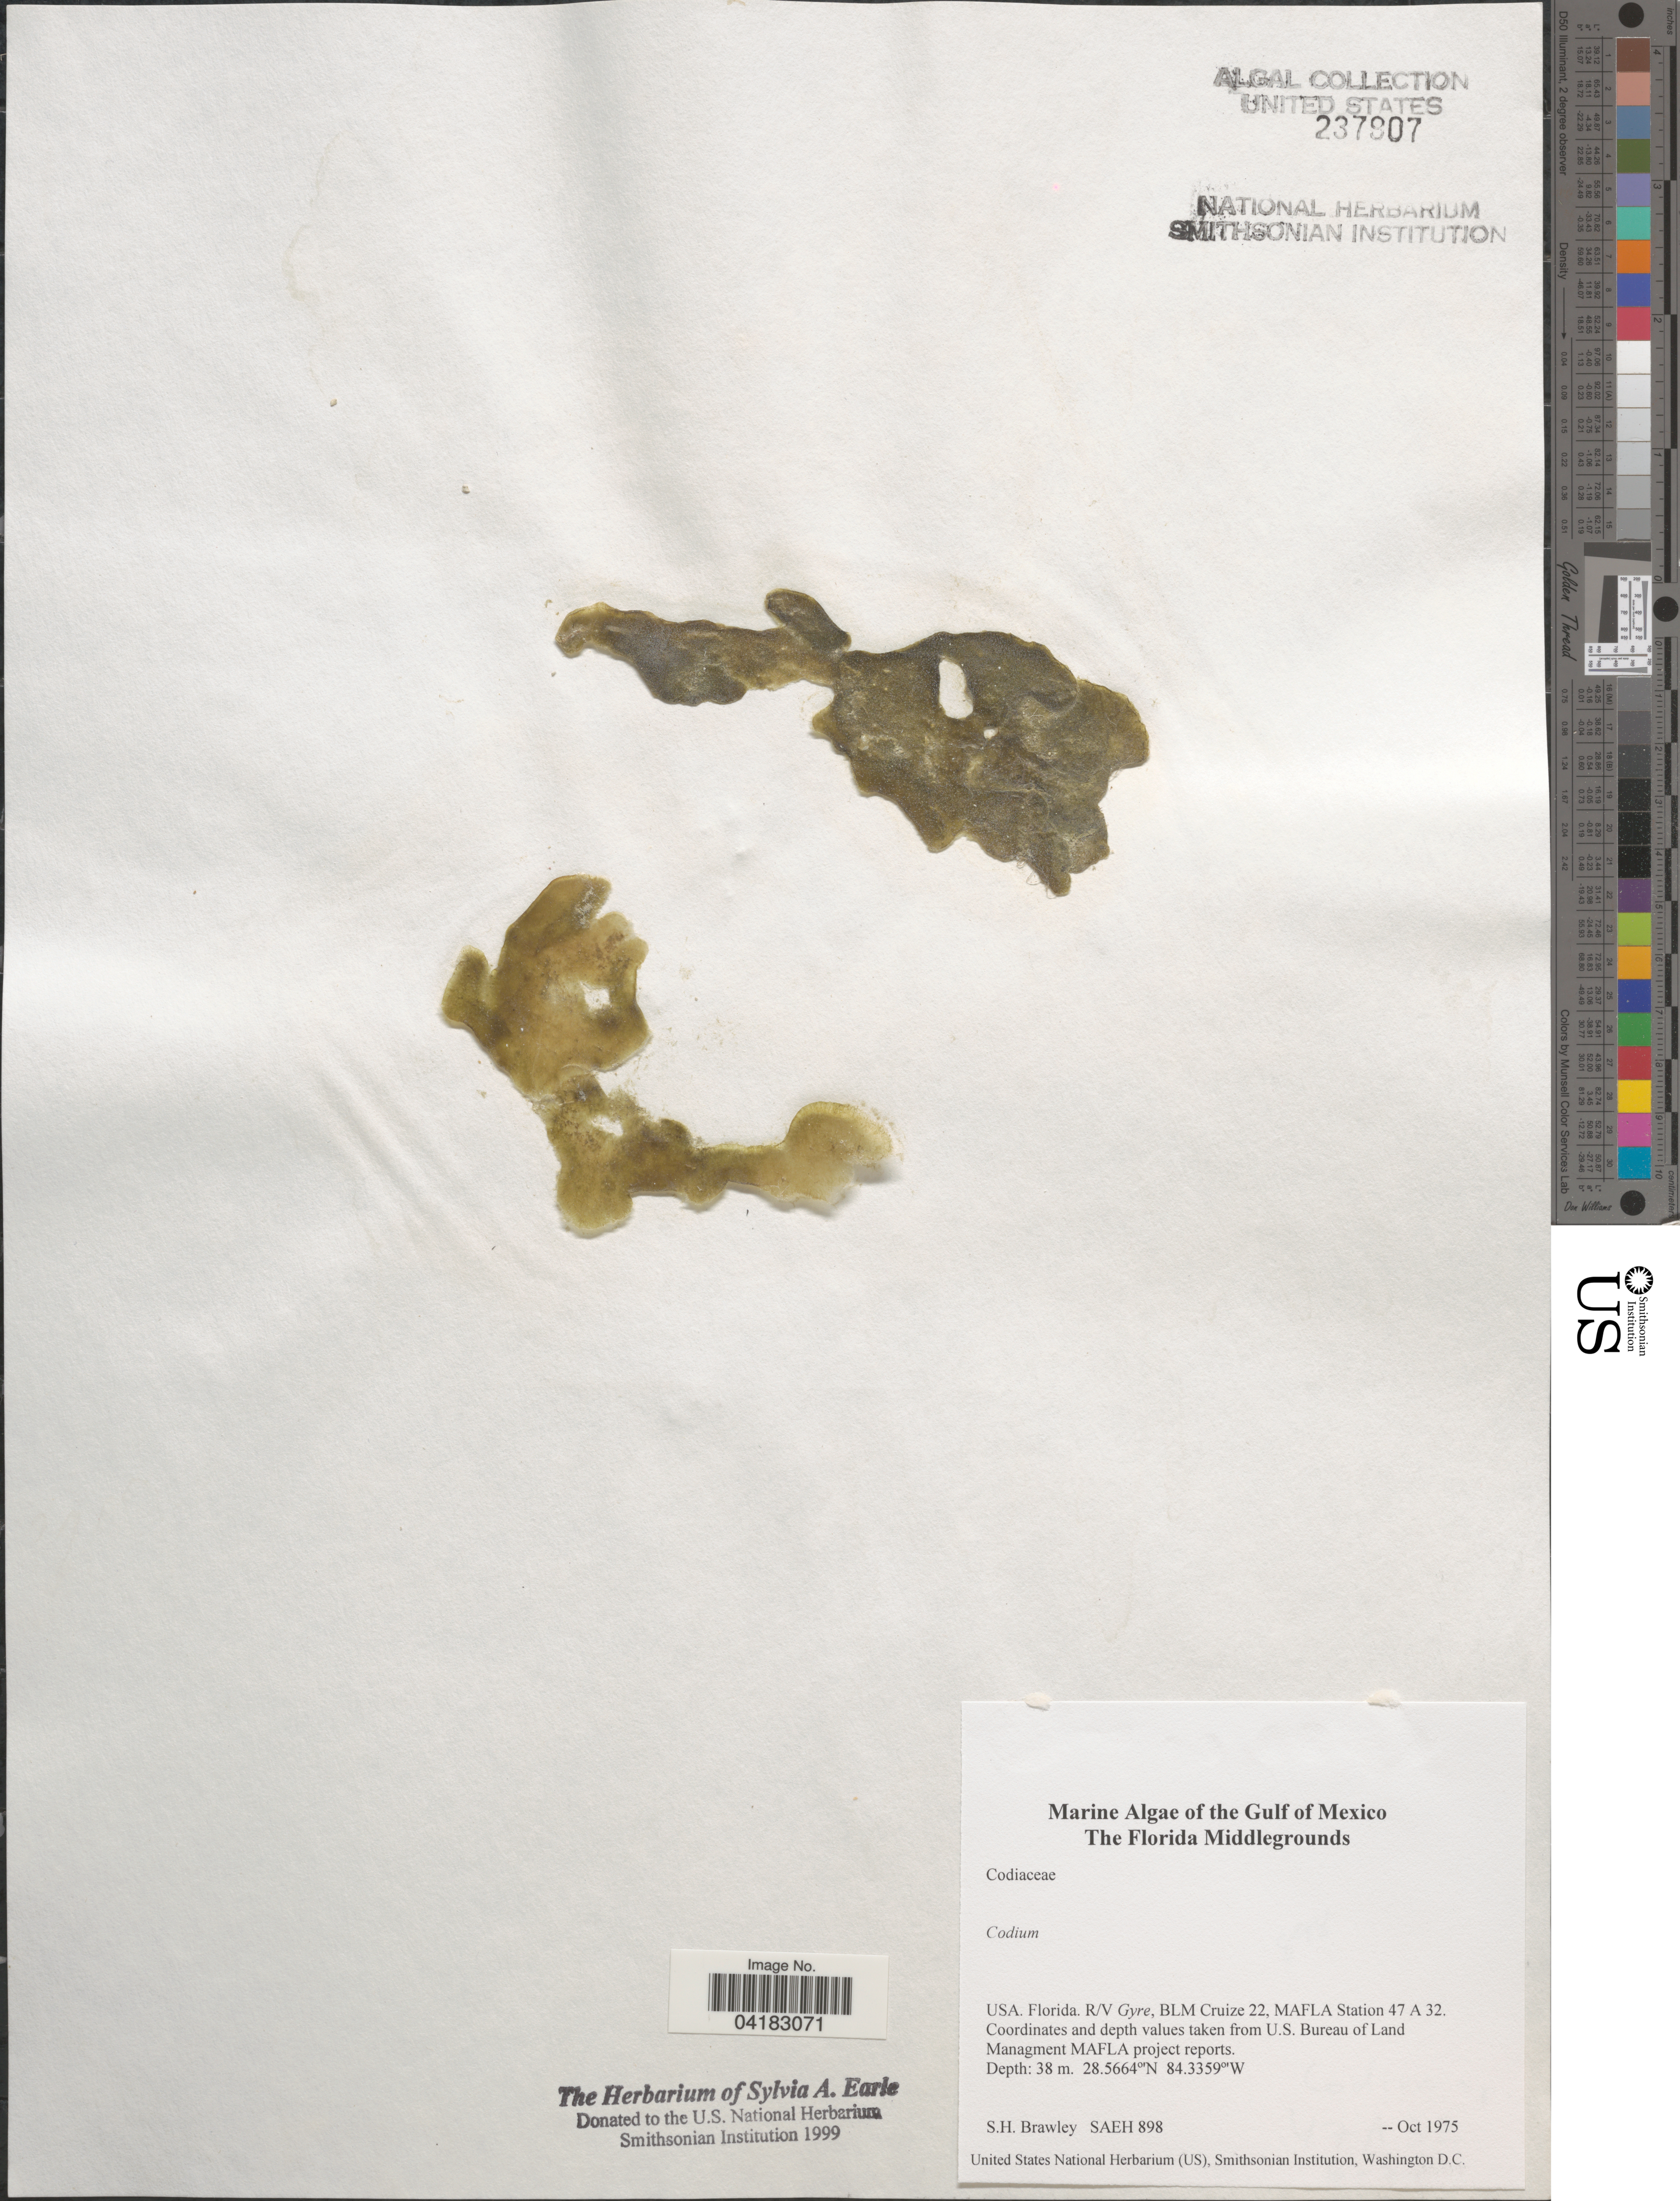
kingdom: Plantae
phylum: Chlorophyta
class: Ulvophyceae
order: Bryopsidales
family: Codiaceae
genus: Codium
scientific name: Codium sp.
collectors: S. Brawley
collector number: SAEH898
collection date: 1975-10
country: United States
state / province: Florida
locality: Gulf of Mexico. The Florida Middlegrounds. R/V Gyre, BLM Cruize 22, MAFLA Station 47 A 32.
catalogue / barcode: US 237907